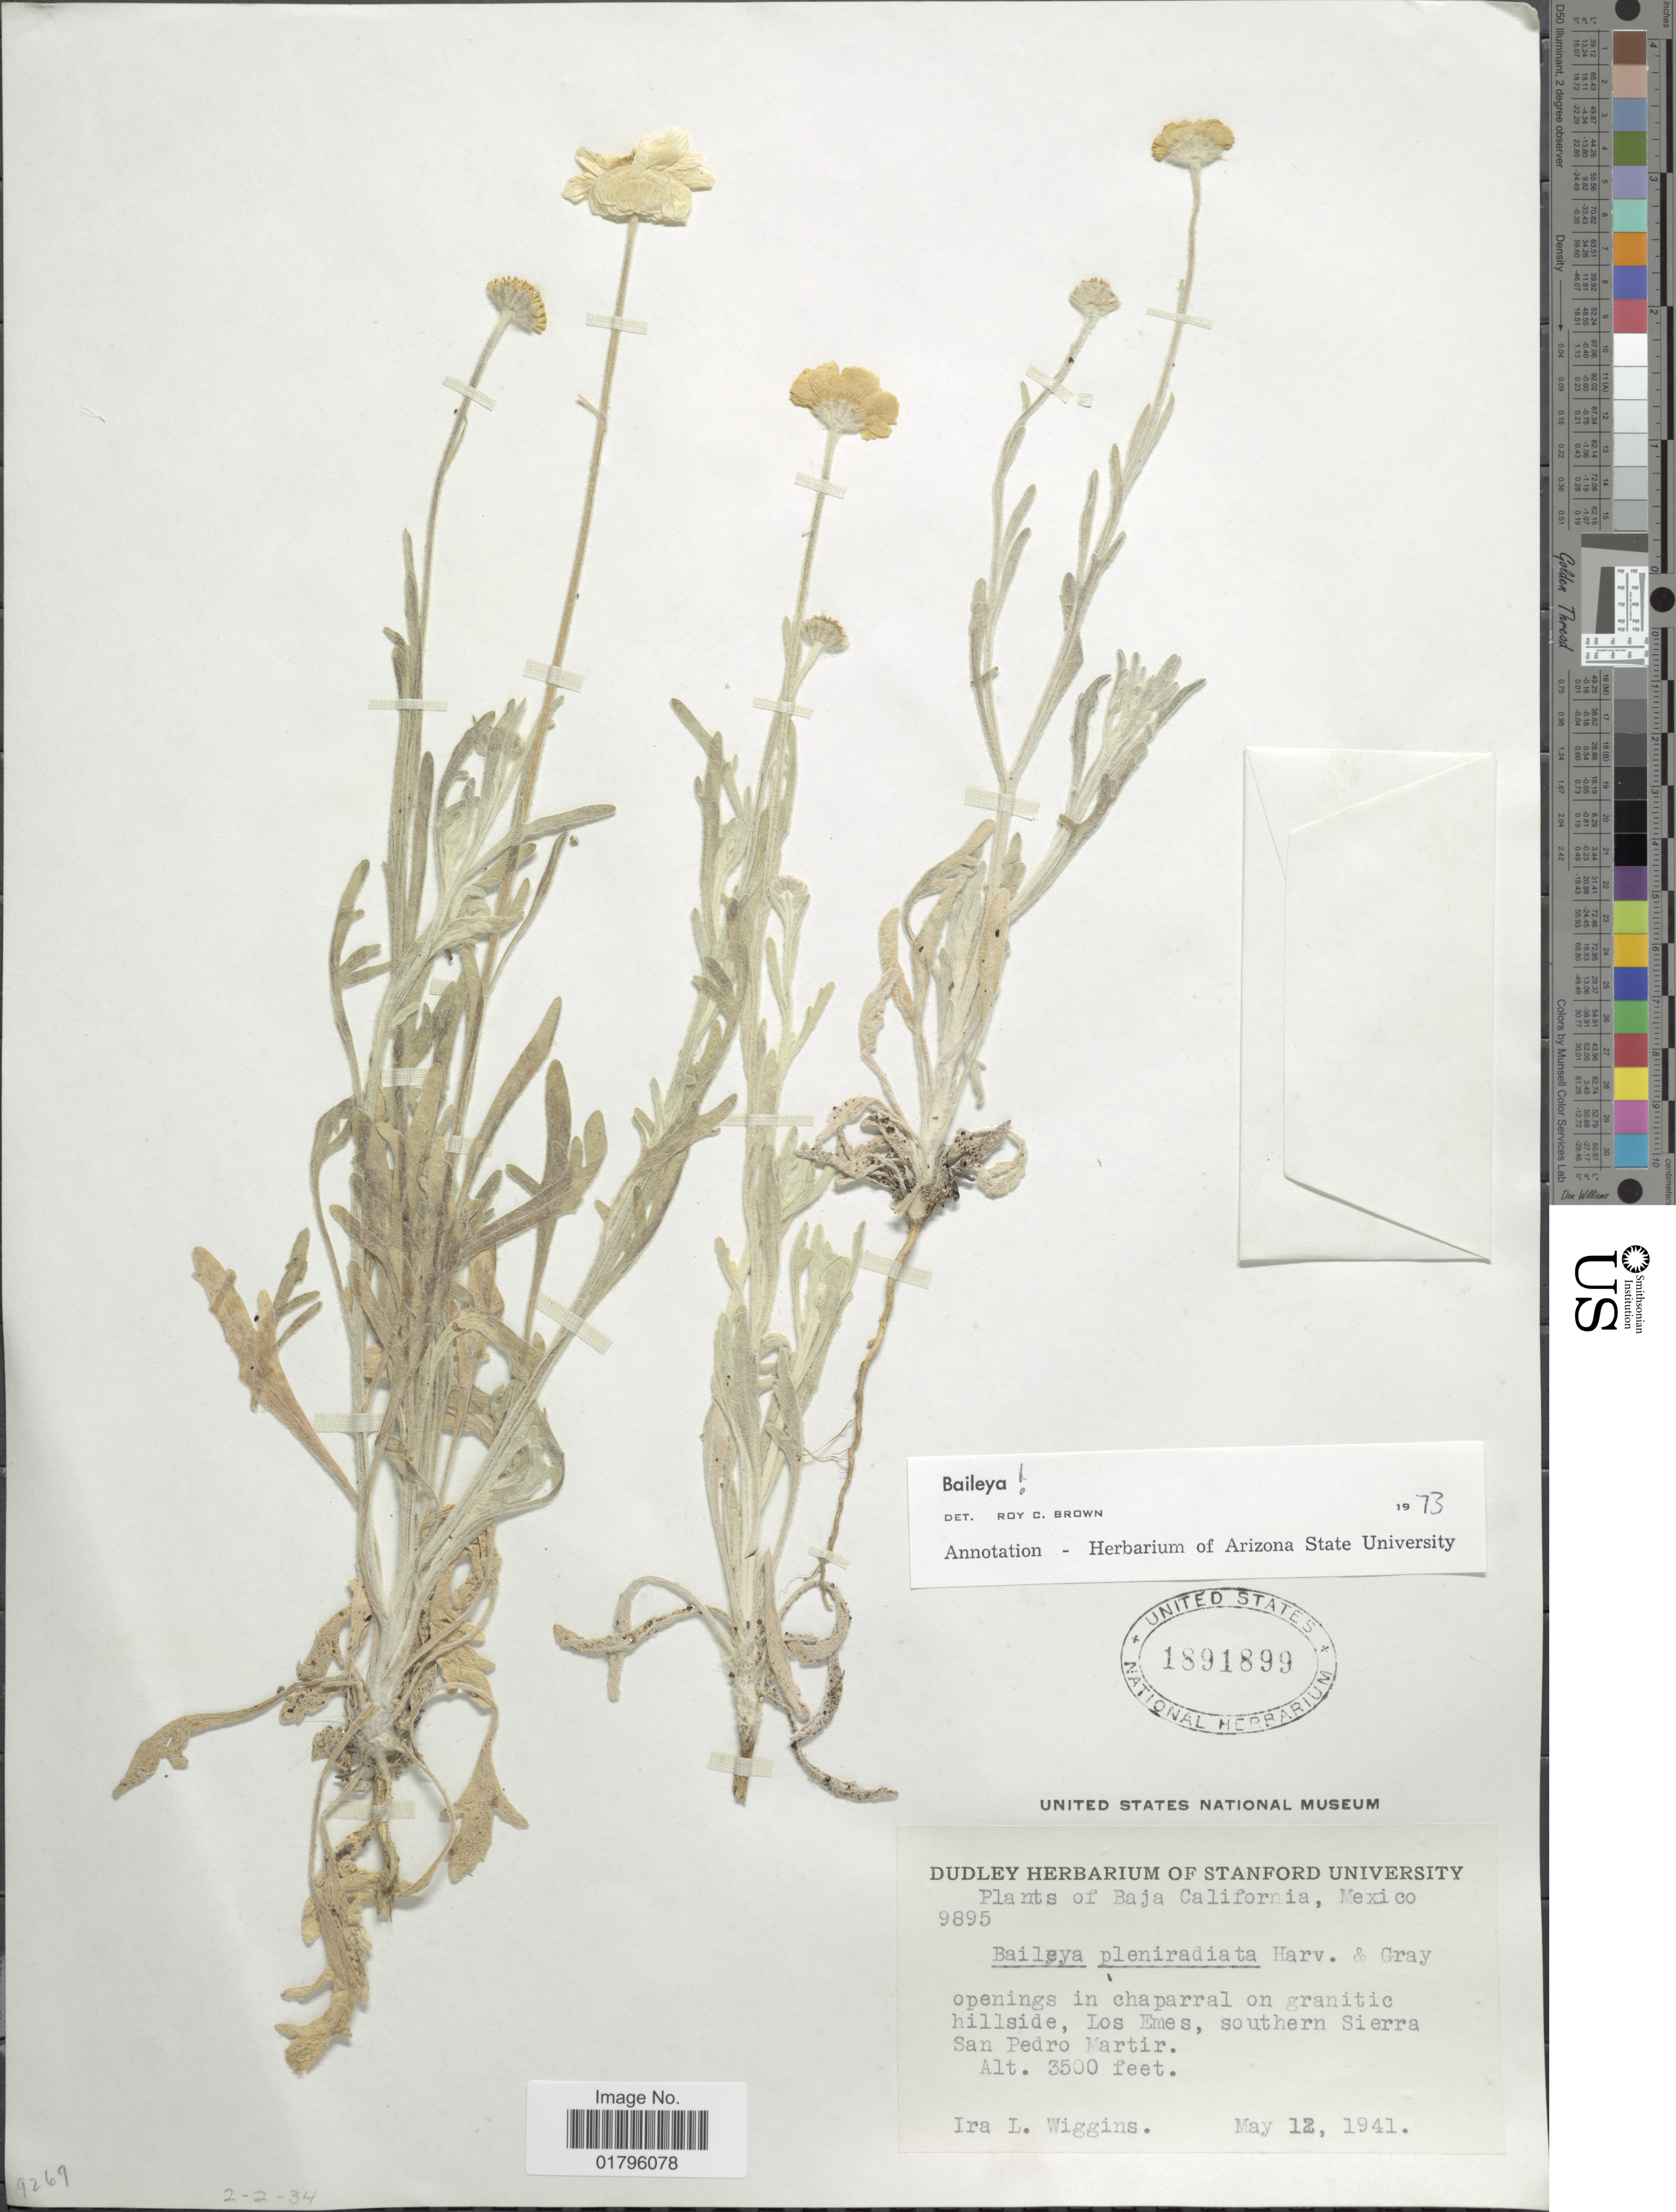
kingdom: Plantae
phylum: Tracheophyta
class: Magnoliopsida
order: Asterales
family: Asteraceae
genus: Baileya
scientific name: Baileya pleniradiata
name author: Harv. & A. Gray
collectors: I. L. Wiggins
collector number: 9895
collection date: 1941-05-12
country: Mexico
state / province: Baja California Sur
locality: Los Emes, southern Sierra San Pedro Martir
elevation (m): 1067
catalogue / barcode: US 1891899